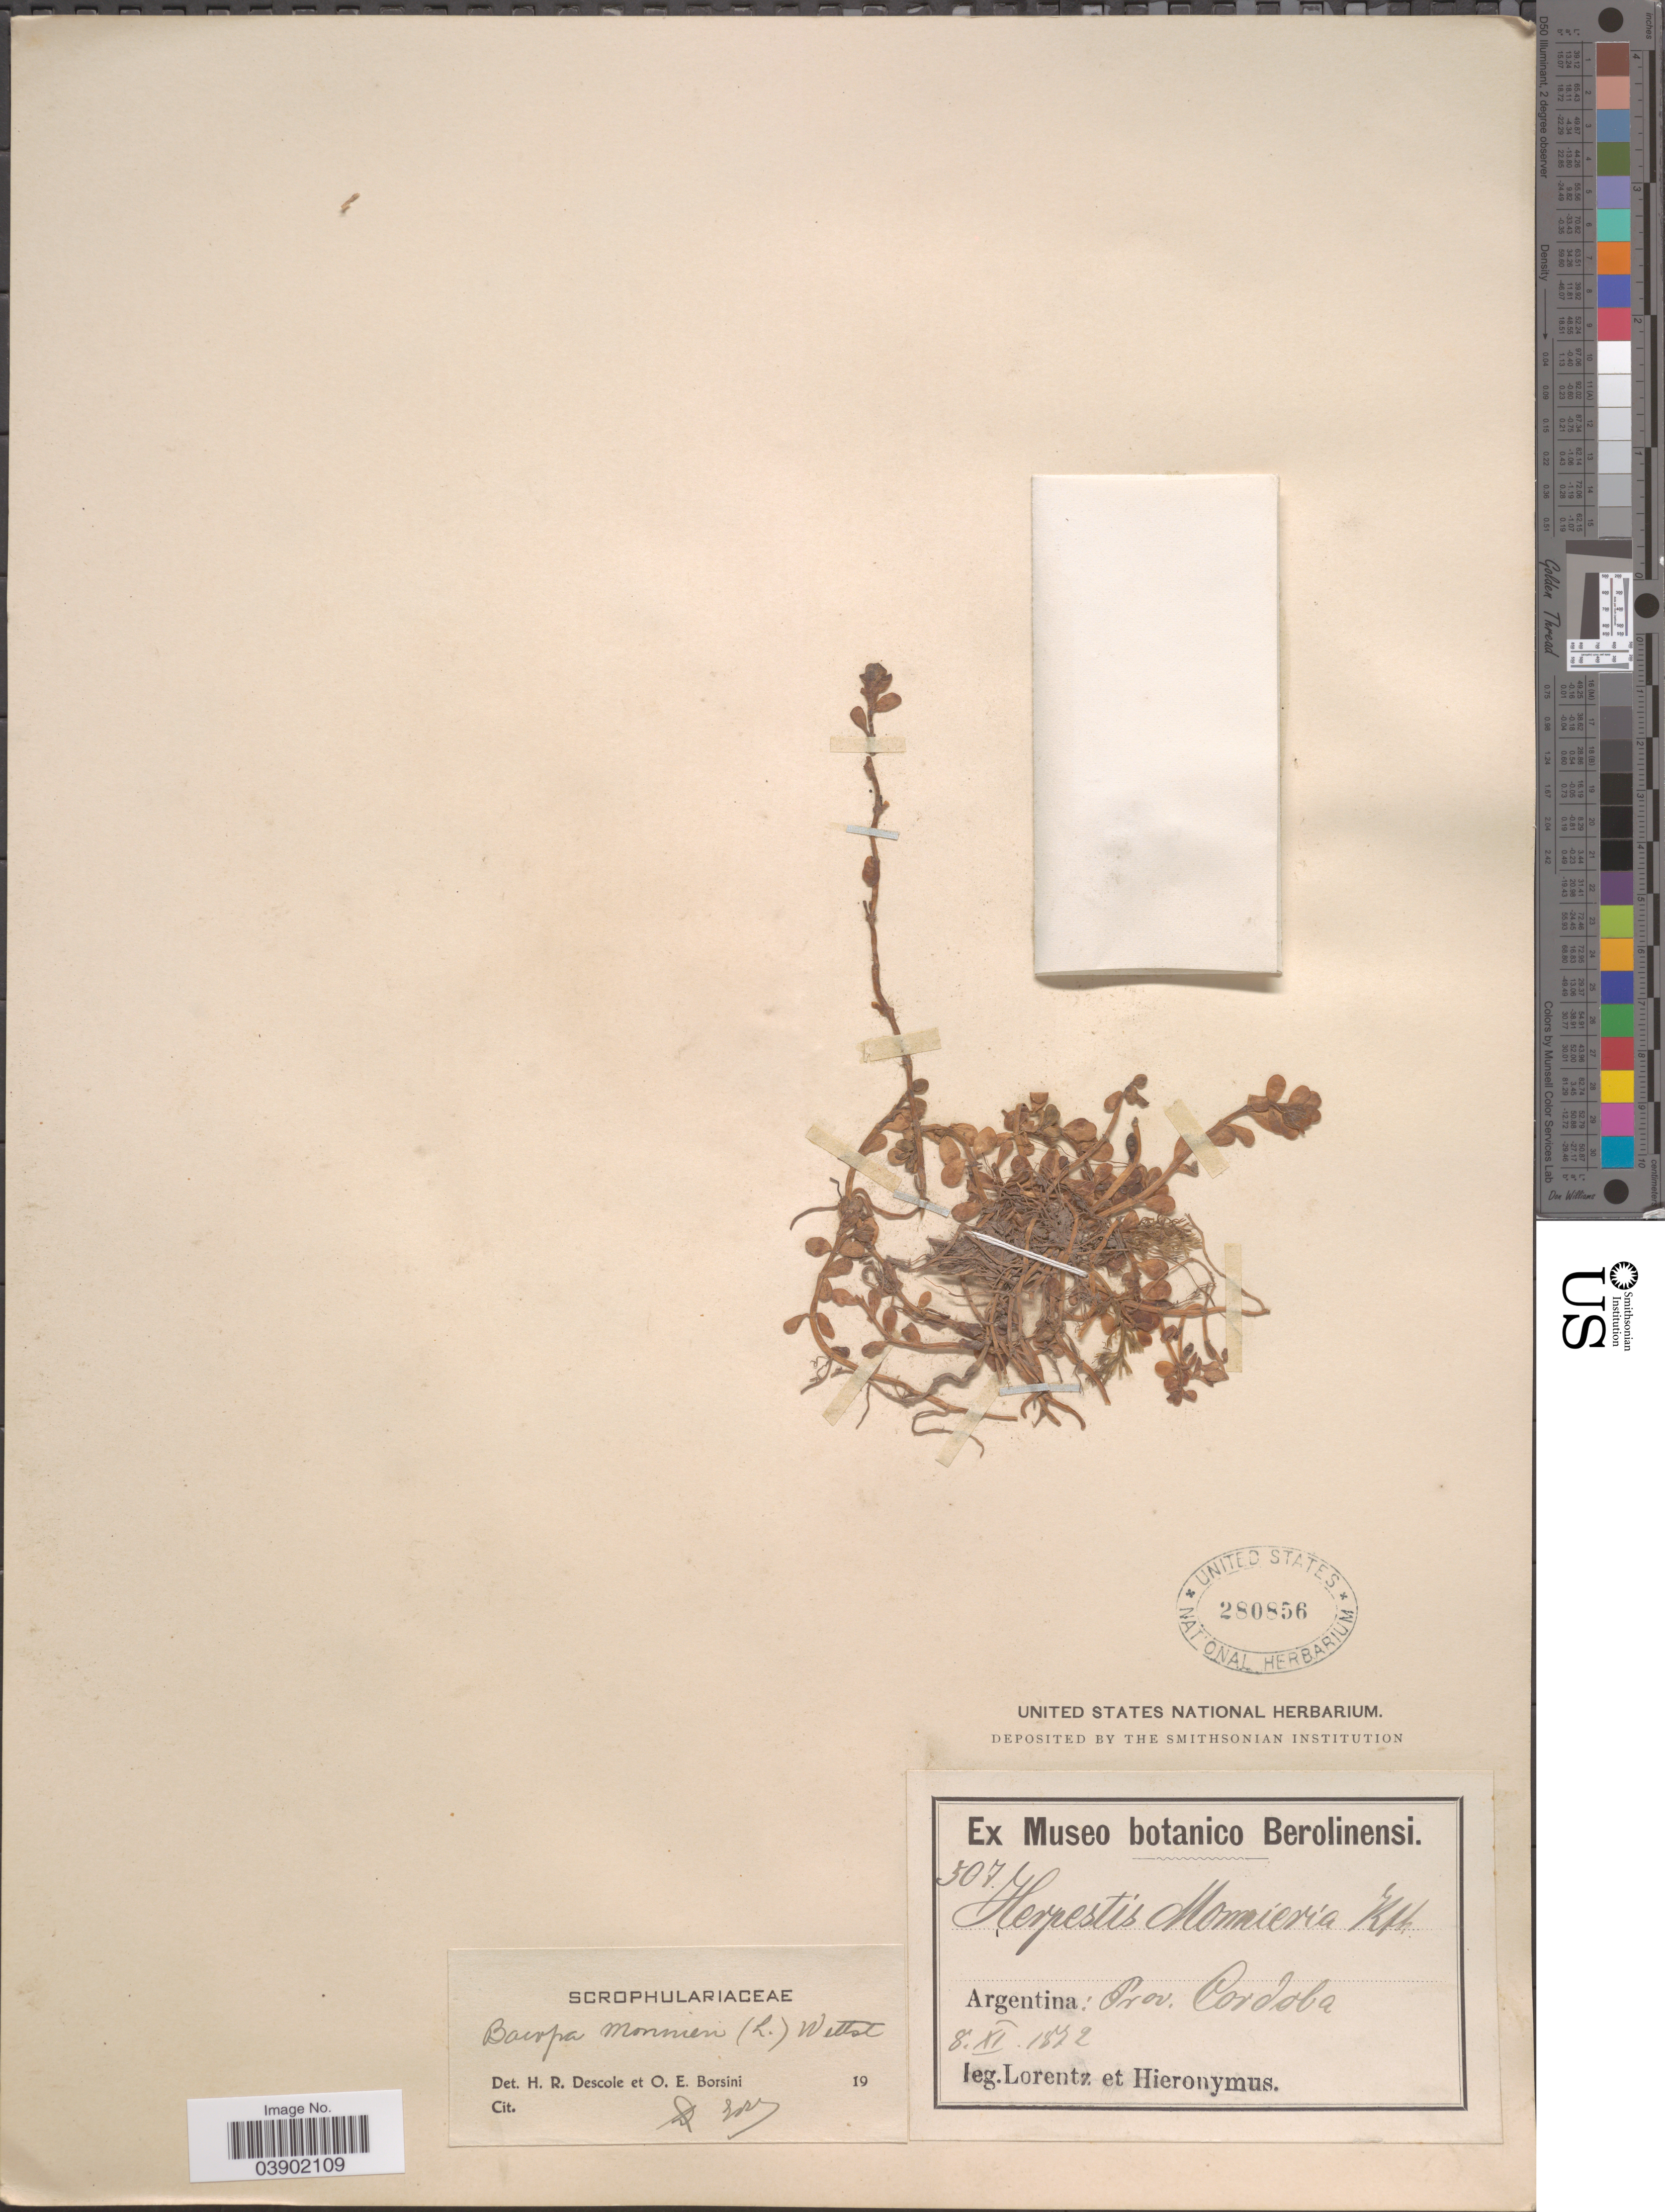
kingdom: Plantae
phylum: Tracheophyta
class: Magnoliopsida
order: Lamiales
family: Plantaginaceae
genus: Bacopa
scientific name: Bacopa monnieri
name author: (L.) Pennell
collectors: -. Lorentz & -. Hieronymus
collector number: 507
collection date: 1872-11-08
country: Argentina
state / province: Cordoba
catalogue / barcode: US 280856